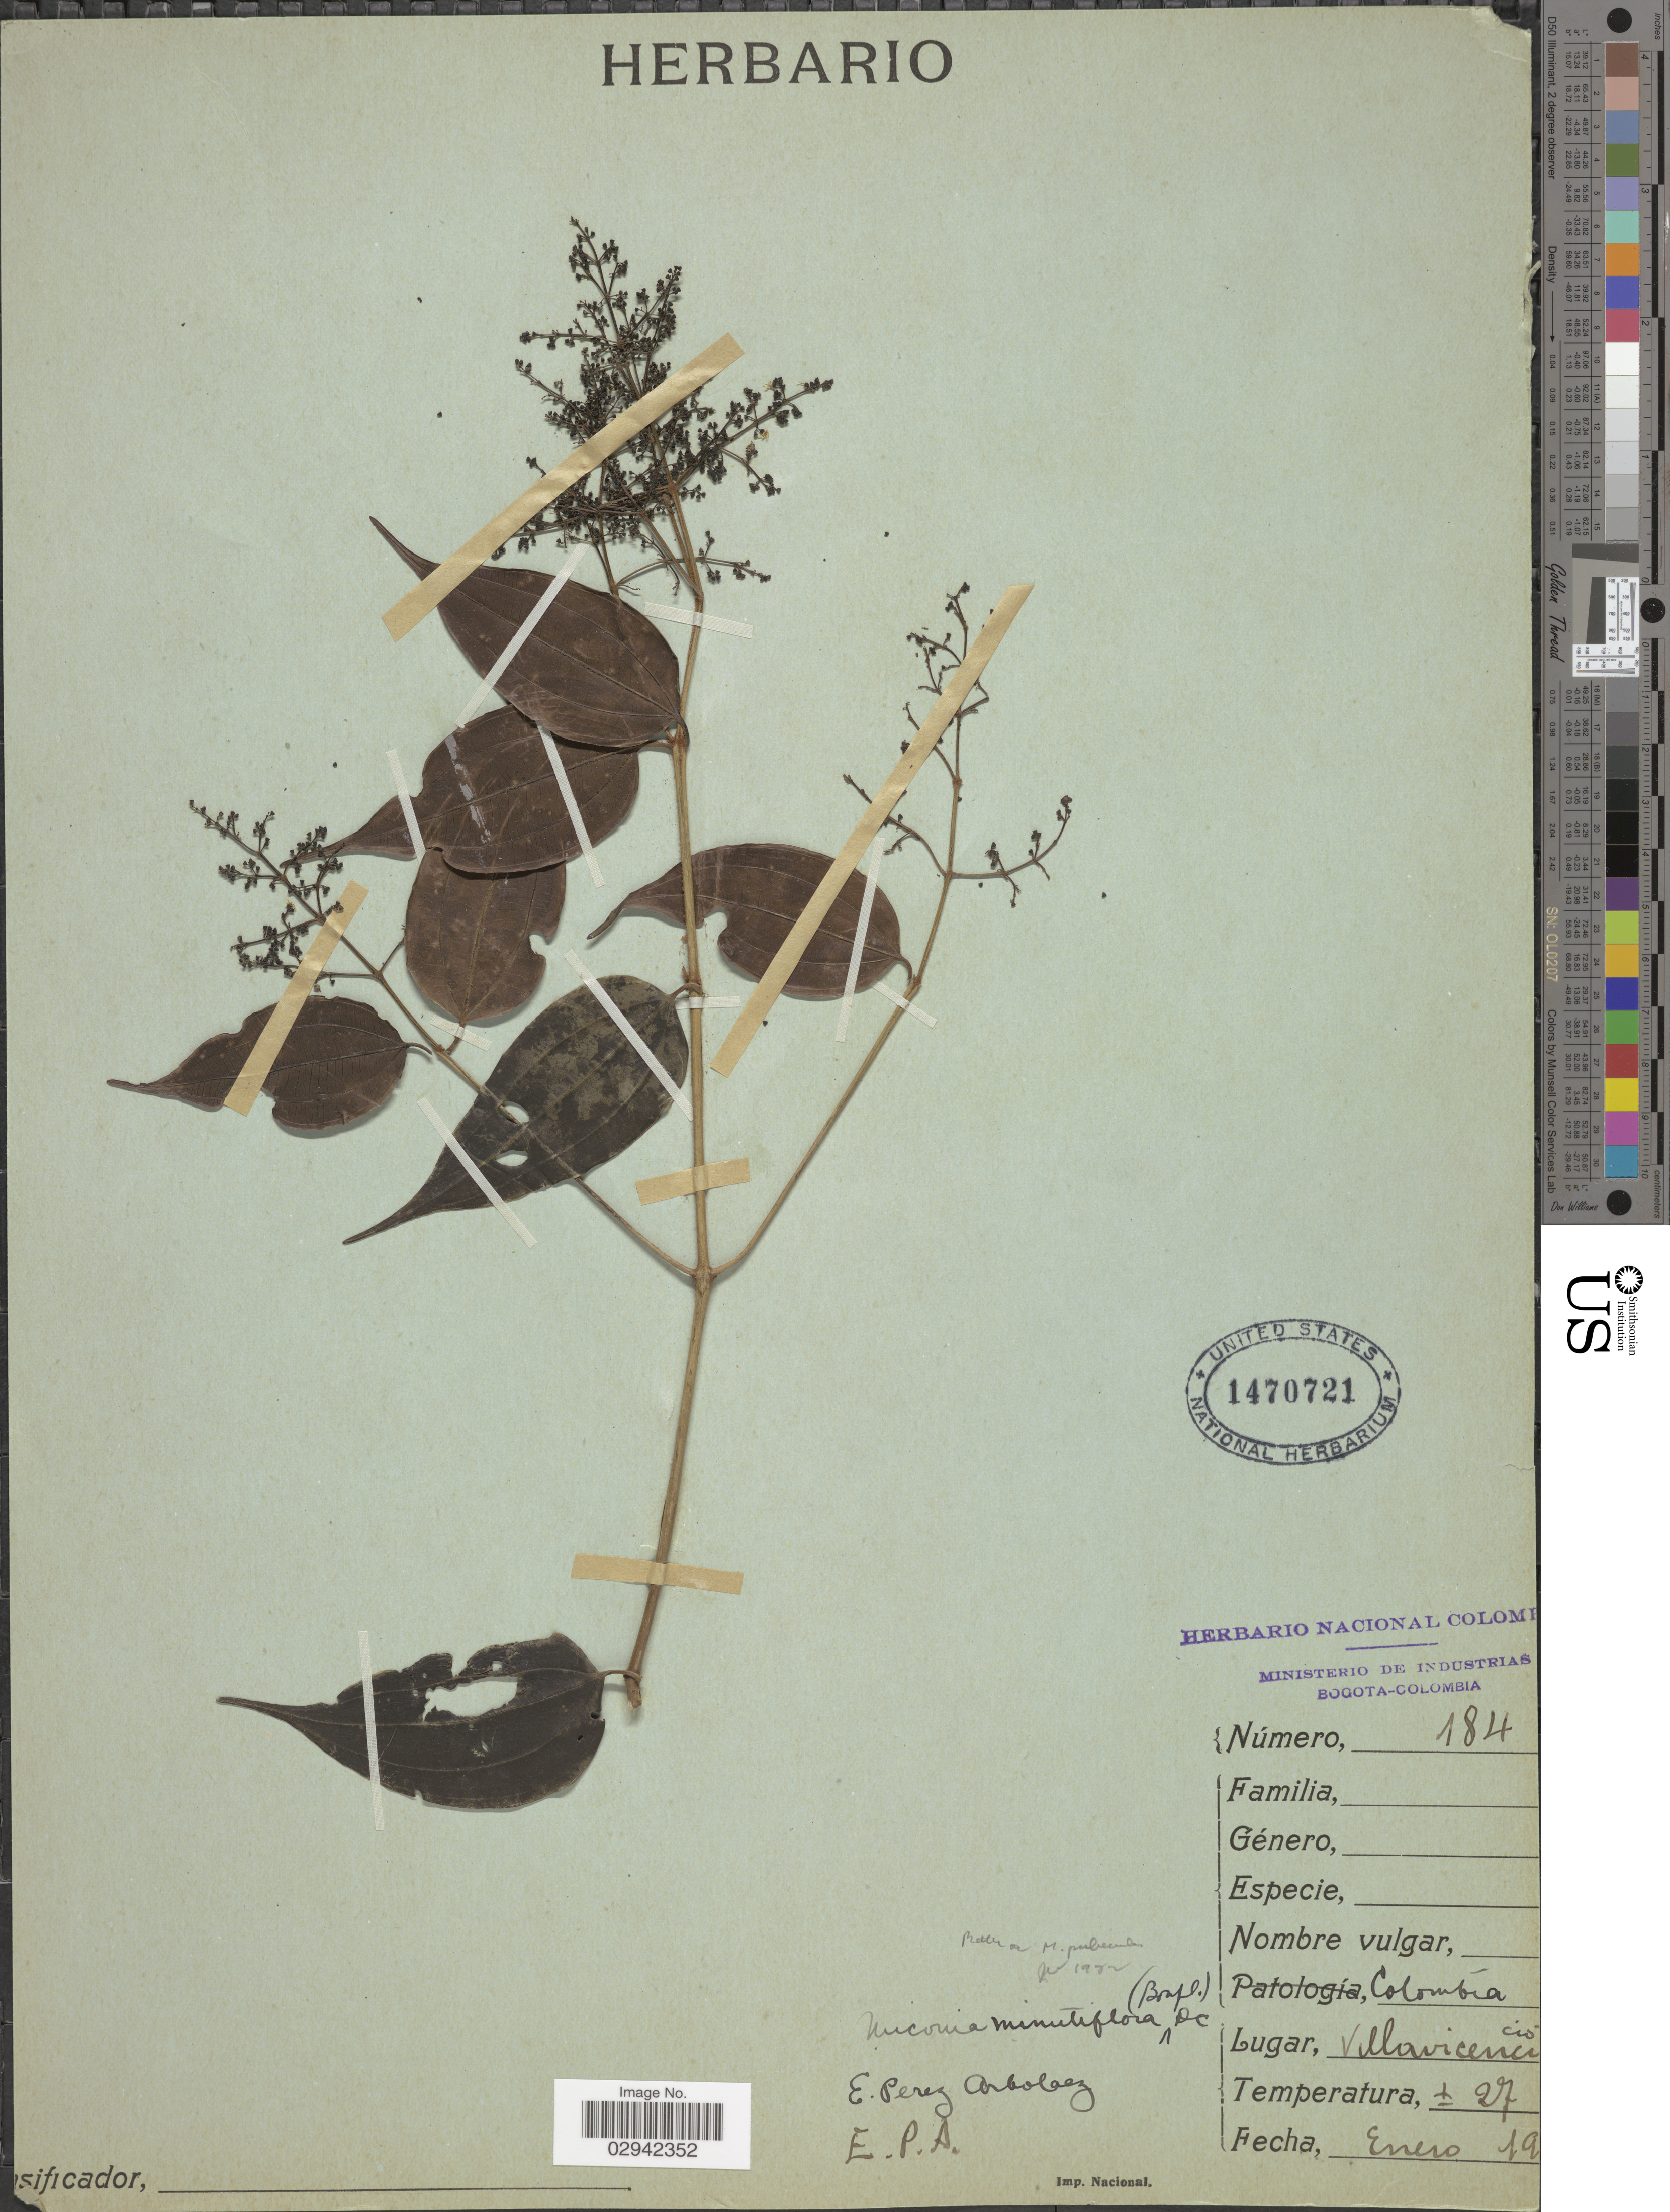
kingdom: Plantae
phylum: Tracheophyta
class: Magnoliopsida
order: Myrtales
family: Melastomataceae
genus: Miconia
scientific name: Miconia puberula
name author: Cogn.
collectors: E. Pérez Arbeláez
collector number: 184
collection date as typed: enero 19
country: Colombia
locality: Villavicencio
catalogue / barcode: US 1470721